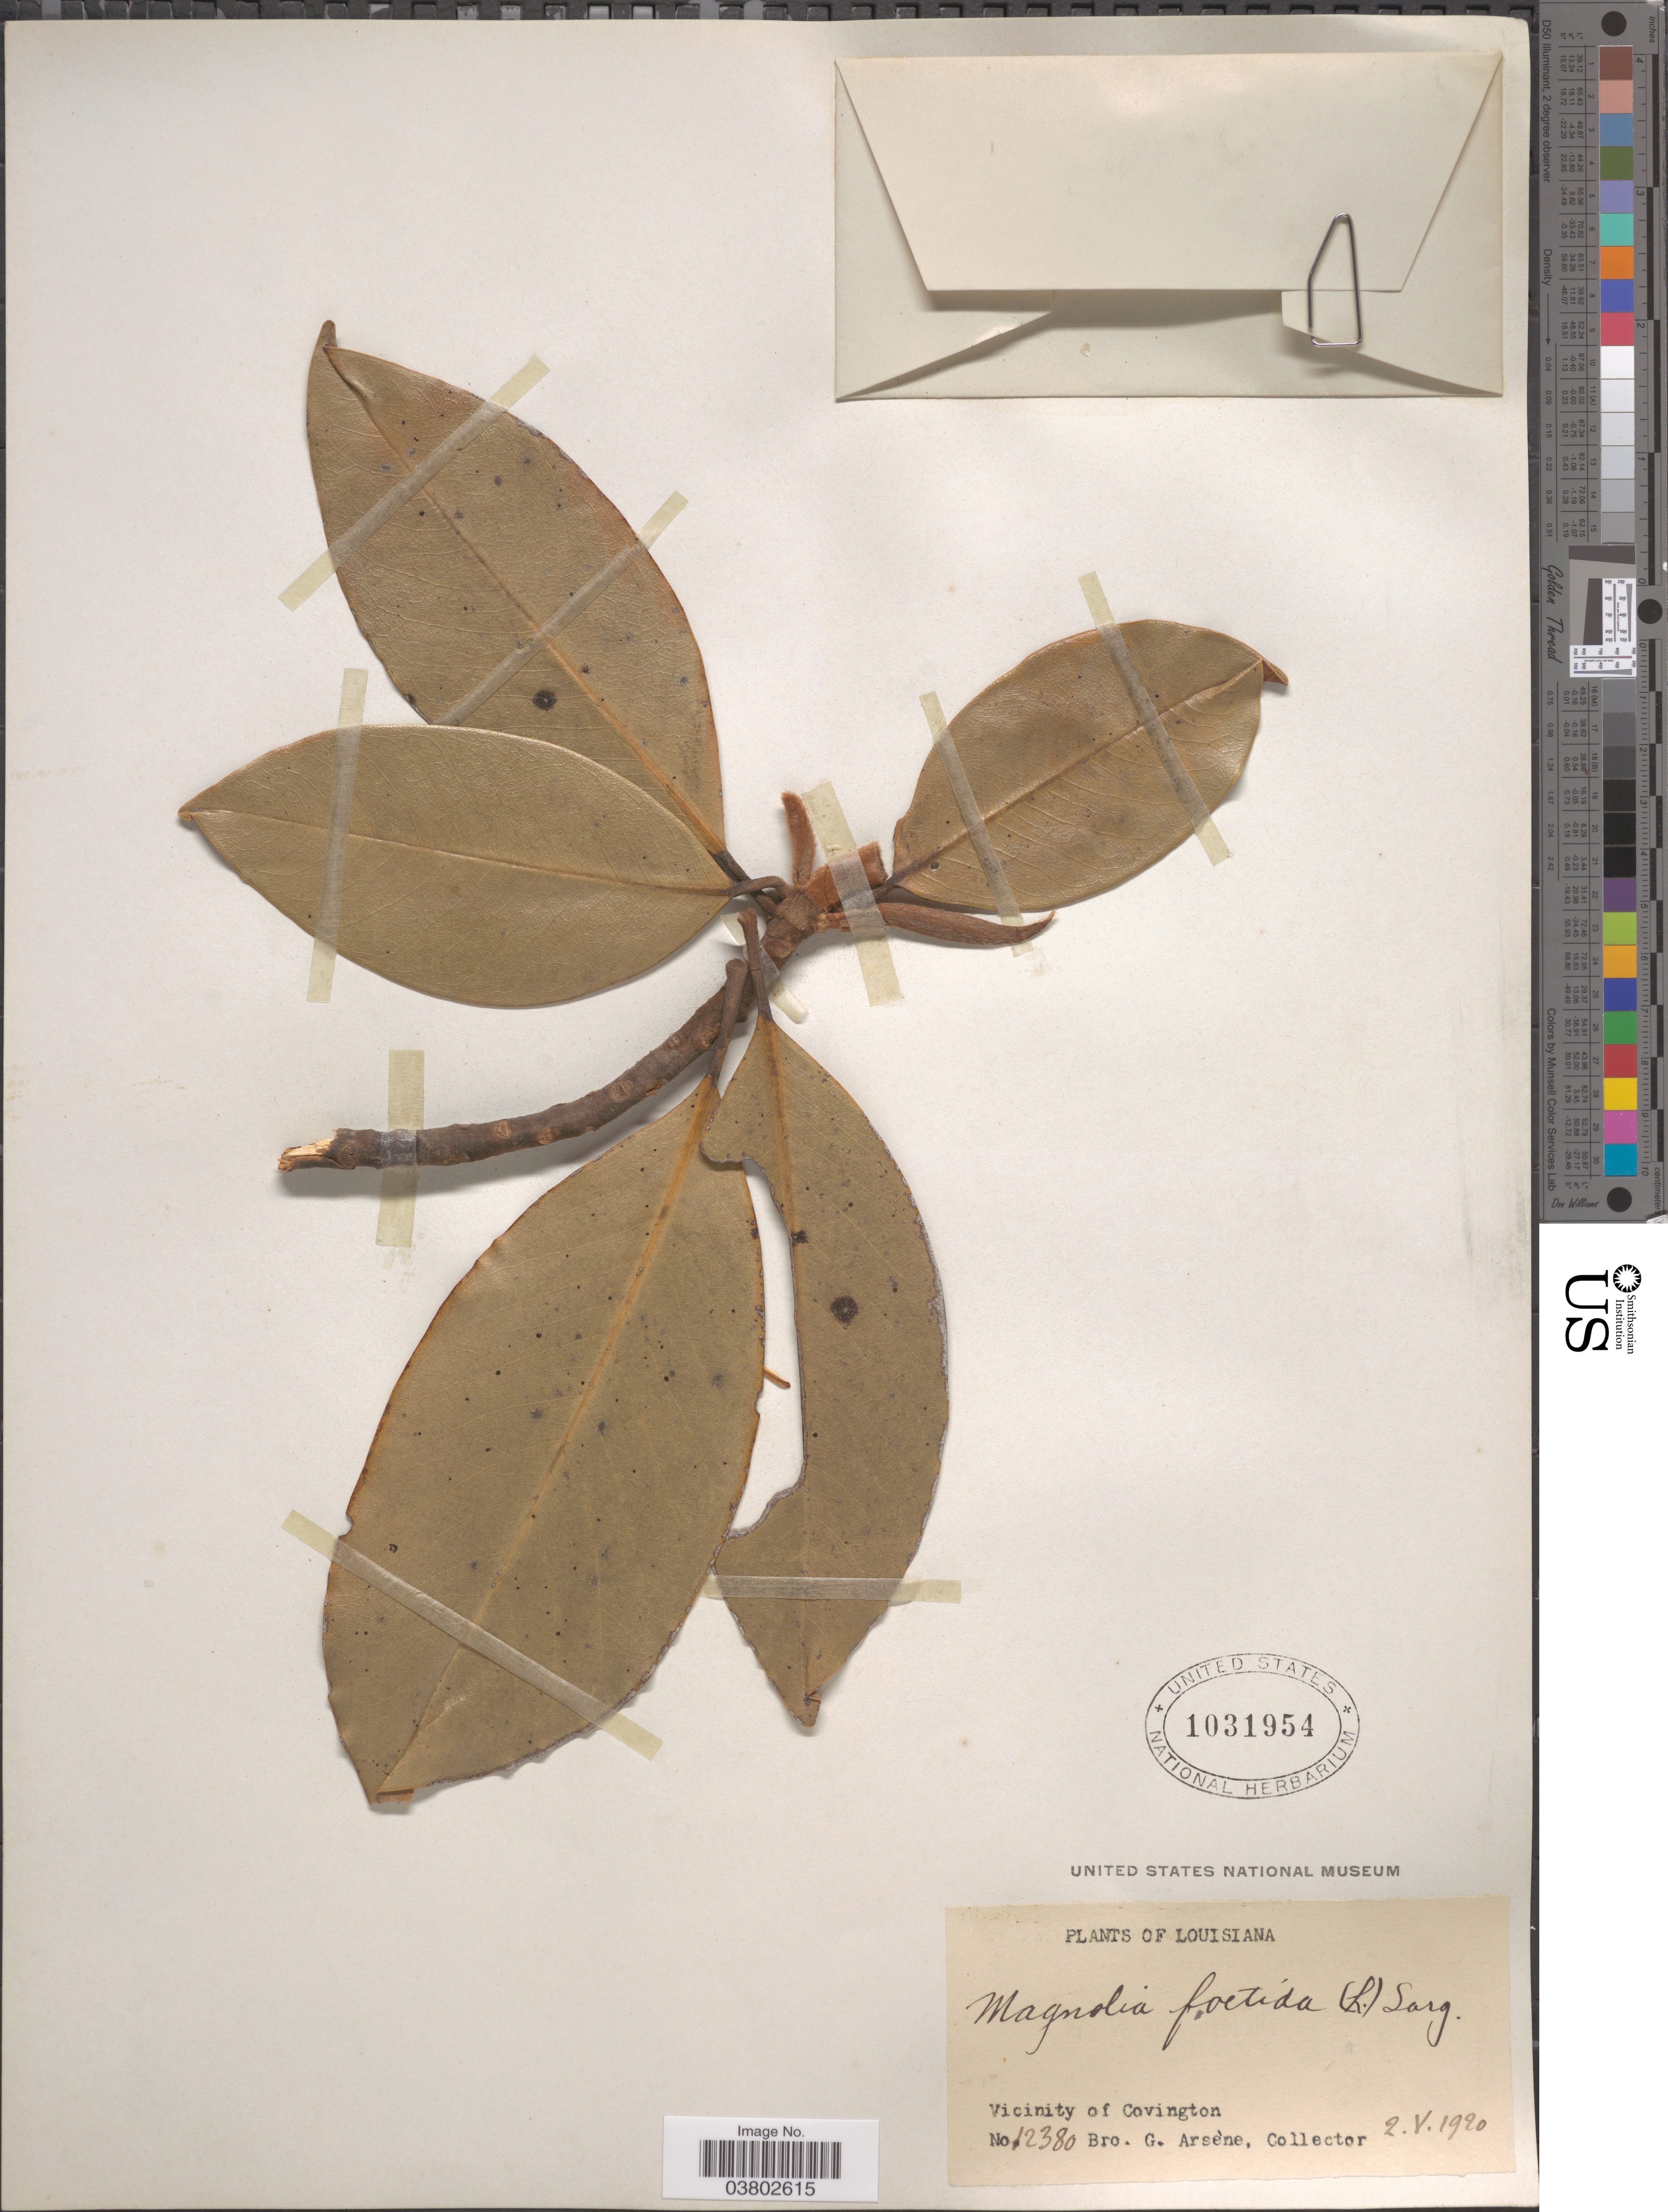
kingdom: Plantae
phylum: Tracheophyta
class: Magnoliopsida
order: Magnoliales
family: Magnoliaceae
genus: Magnolia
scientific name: Magnolia grandiflora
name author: L.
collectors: Bro. G. Arsène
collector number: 12380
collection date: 1920-05-02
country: United States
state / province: Louisiana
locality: Vicinity of Covington.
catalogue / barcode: US 1031954